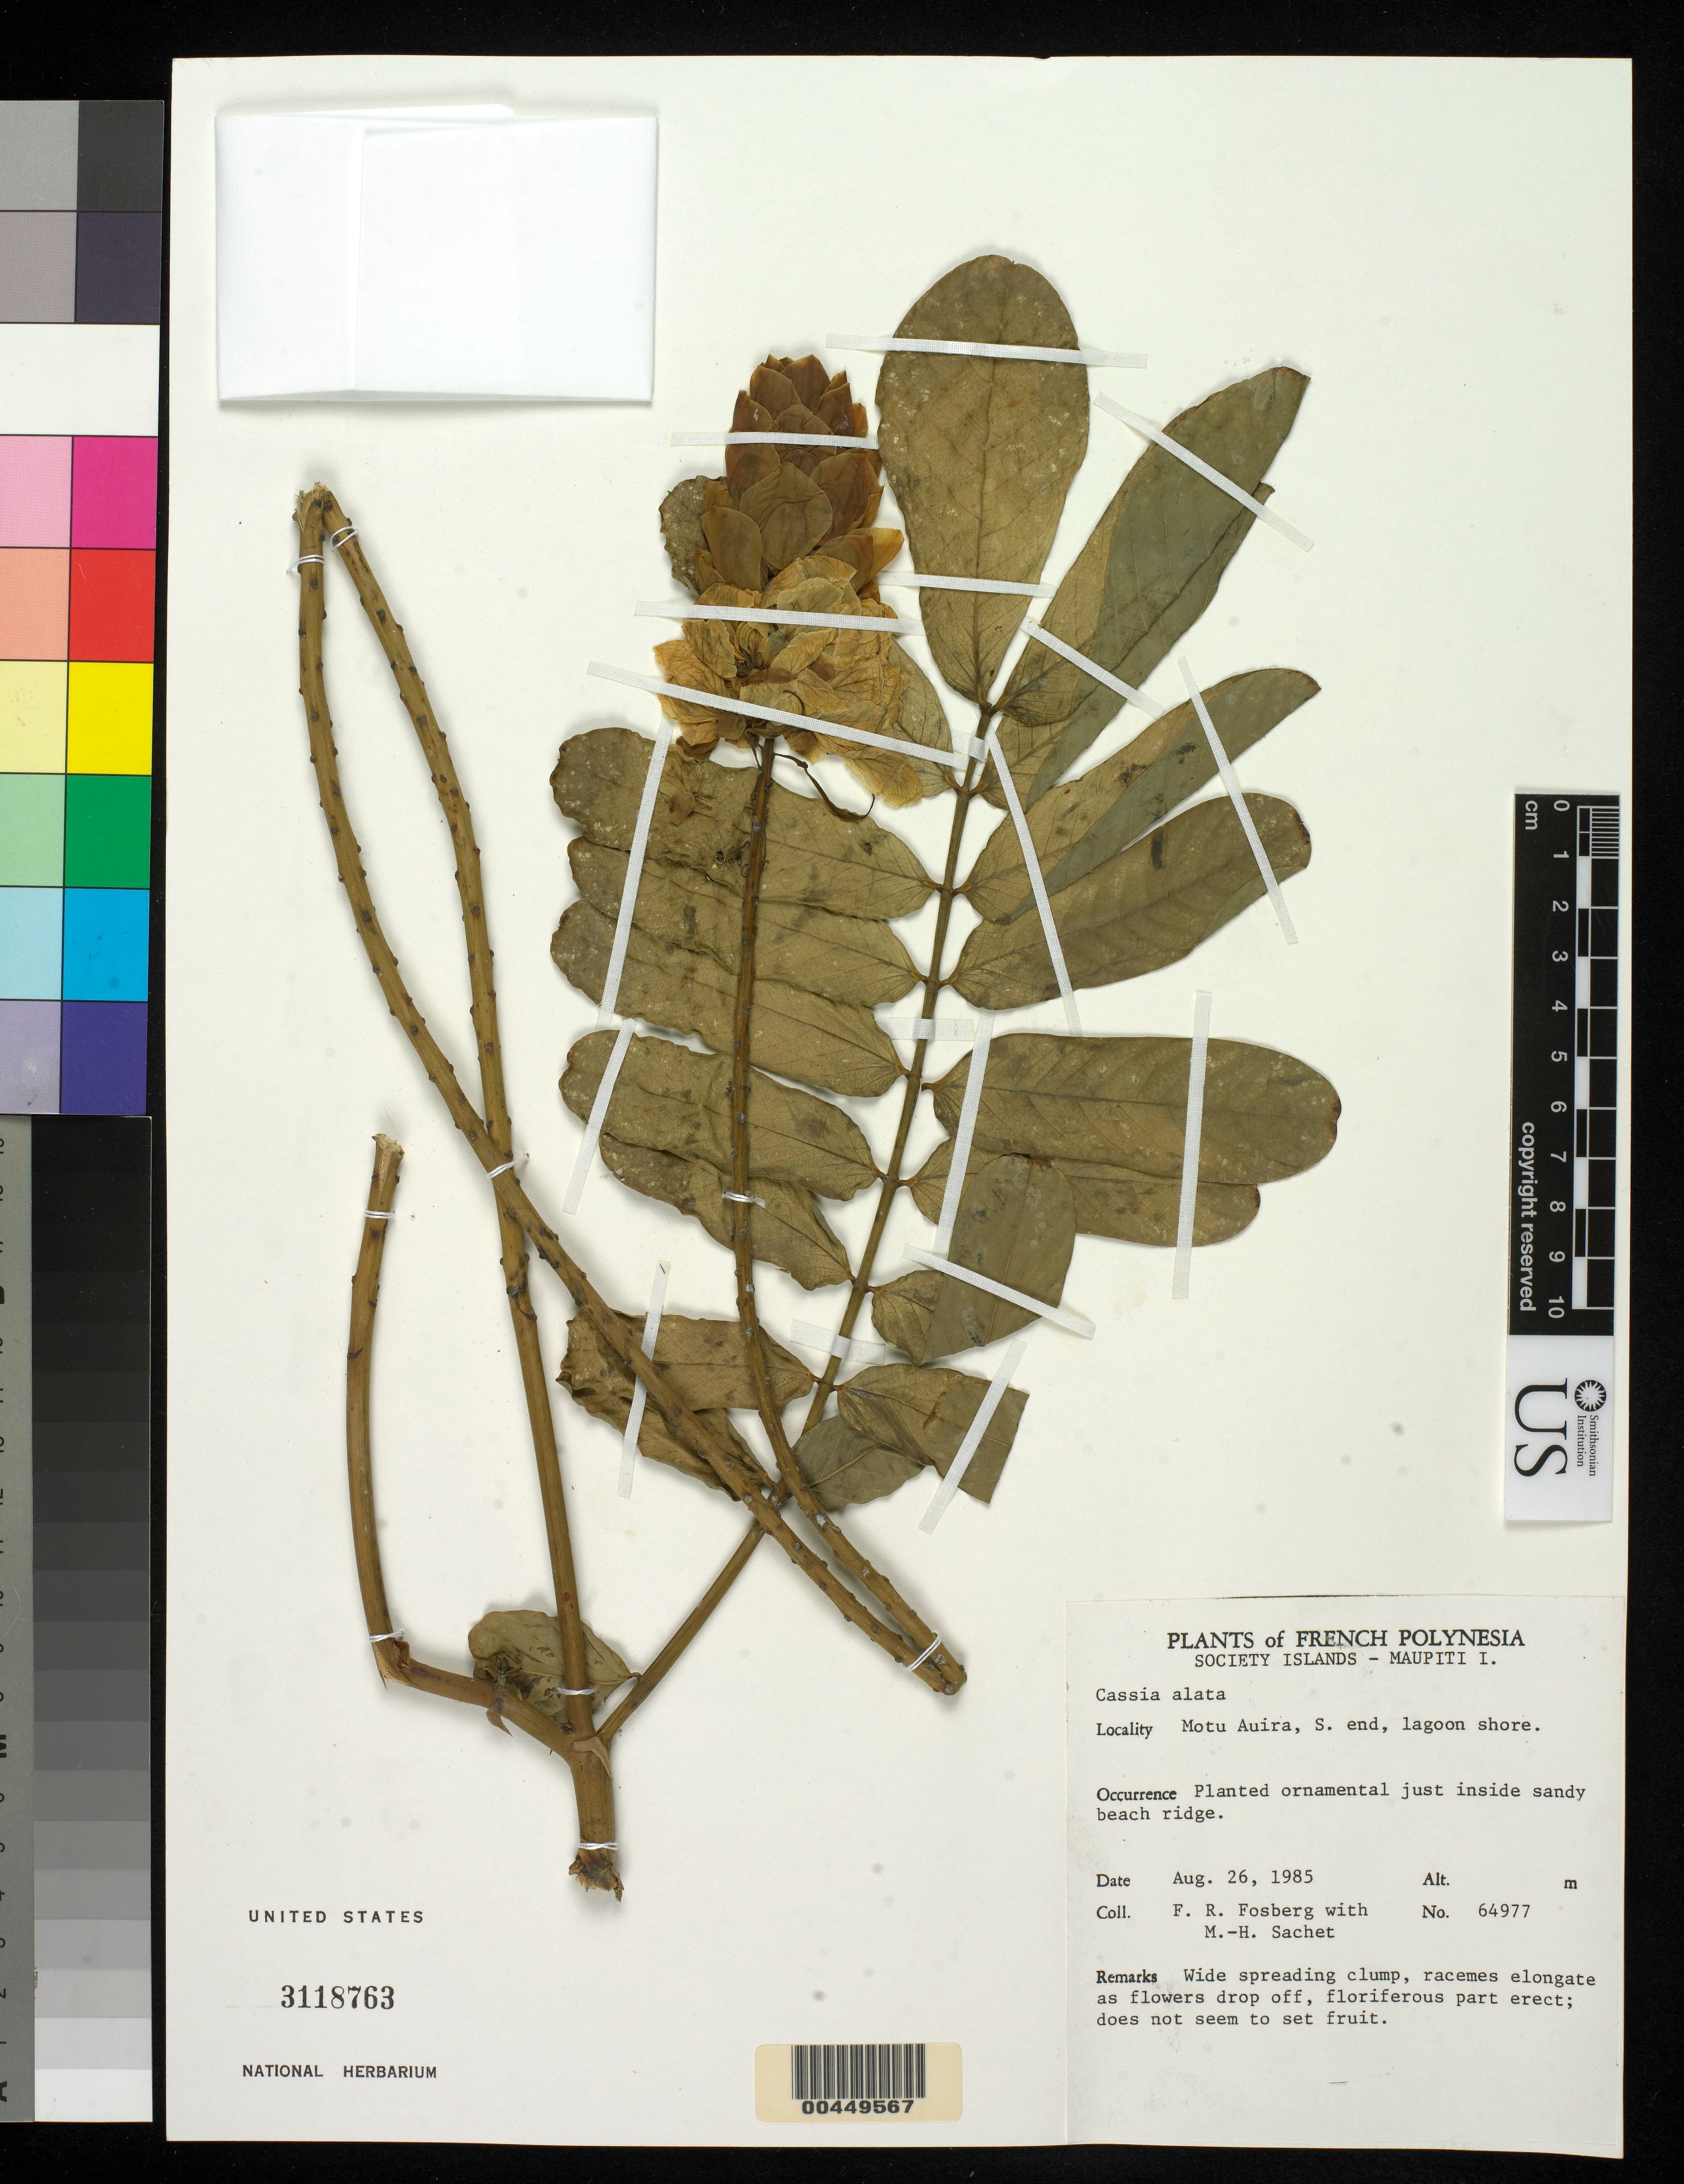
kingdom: Plantae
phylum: Tracheophyta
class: Magnoliopsida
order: Fabales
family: Fabaceae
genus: Senna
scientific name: Senna alata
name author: (L.) Roxb.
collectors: F. R. Fosberg & M.-H. Sachet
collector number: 64977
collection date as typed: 26 Aug 1985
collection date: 1985-08-26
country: French Polynesia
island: Maupiti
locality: Motu auira [Society Is.]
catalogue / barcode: US 3118763